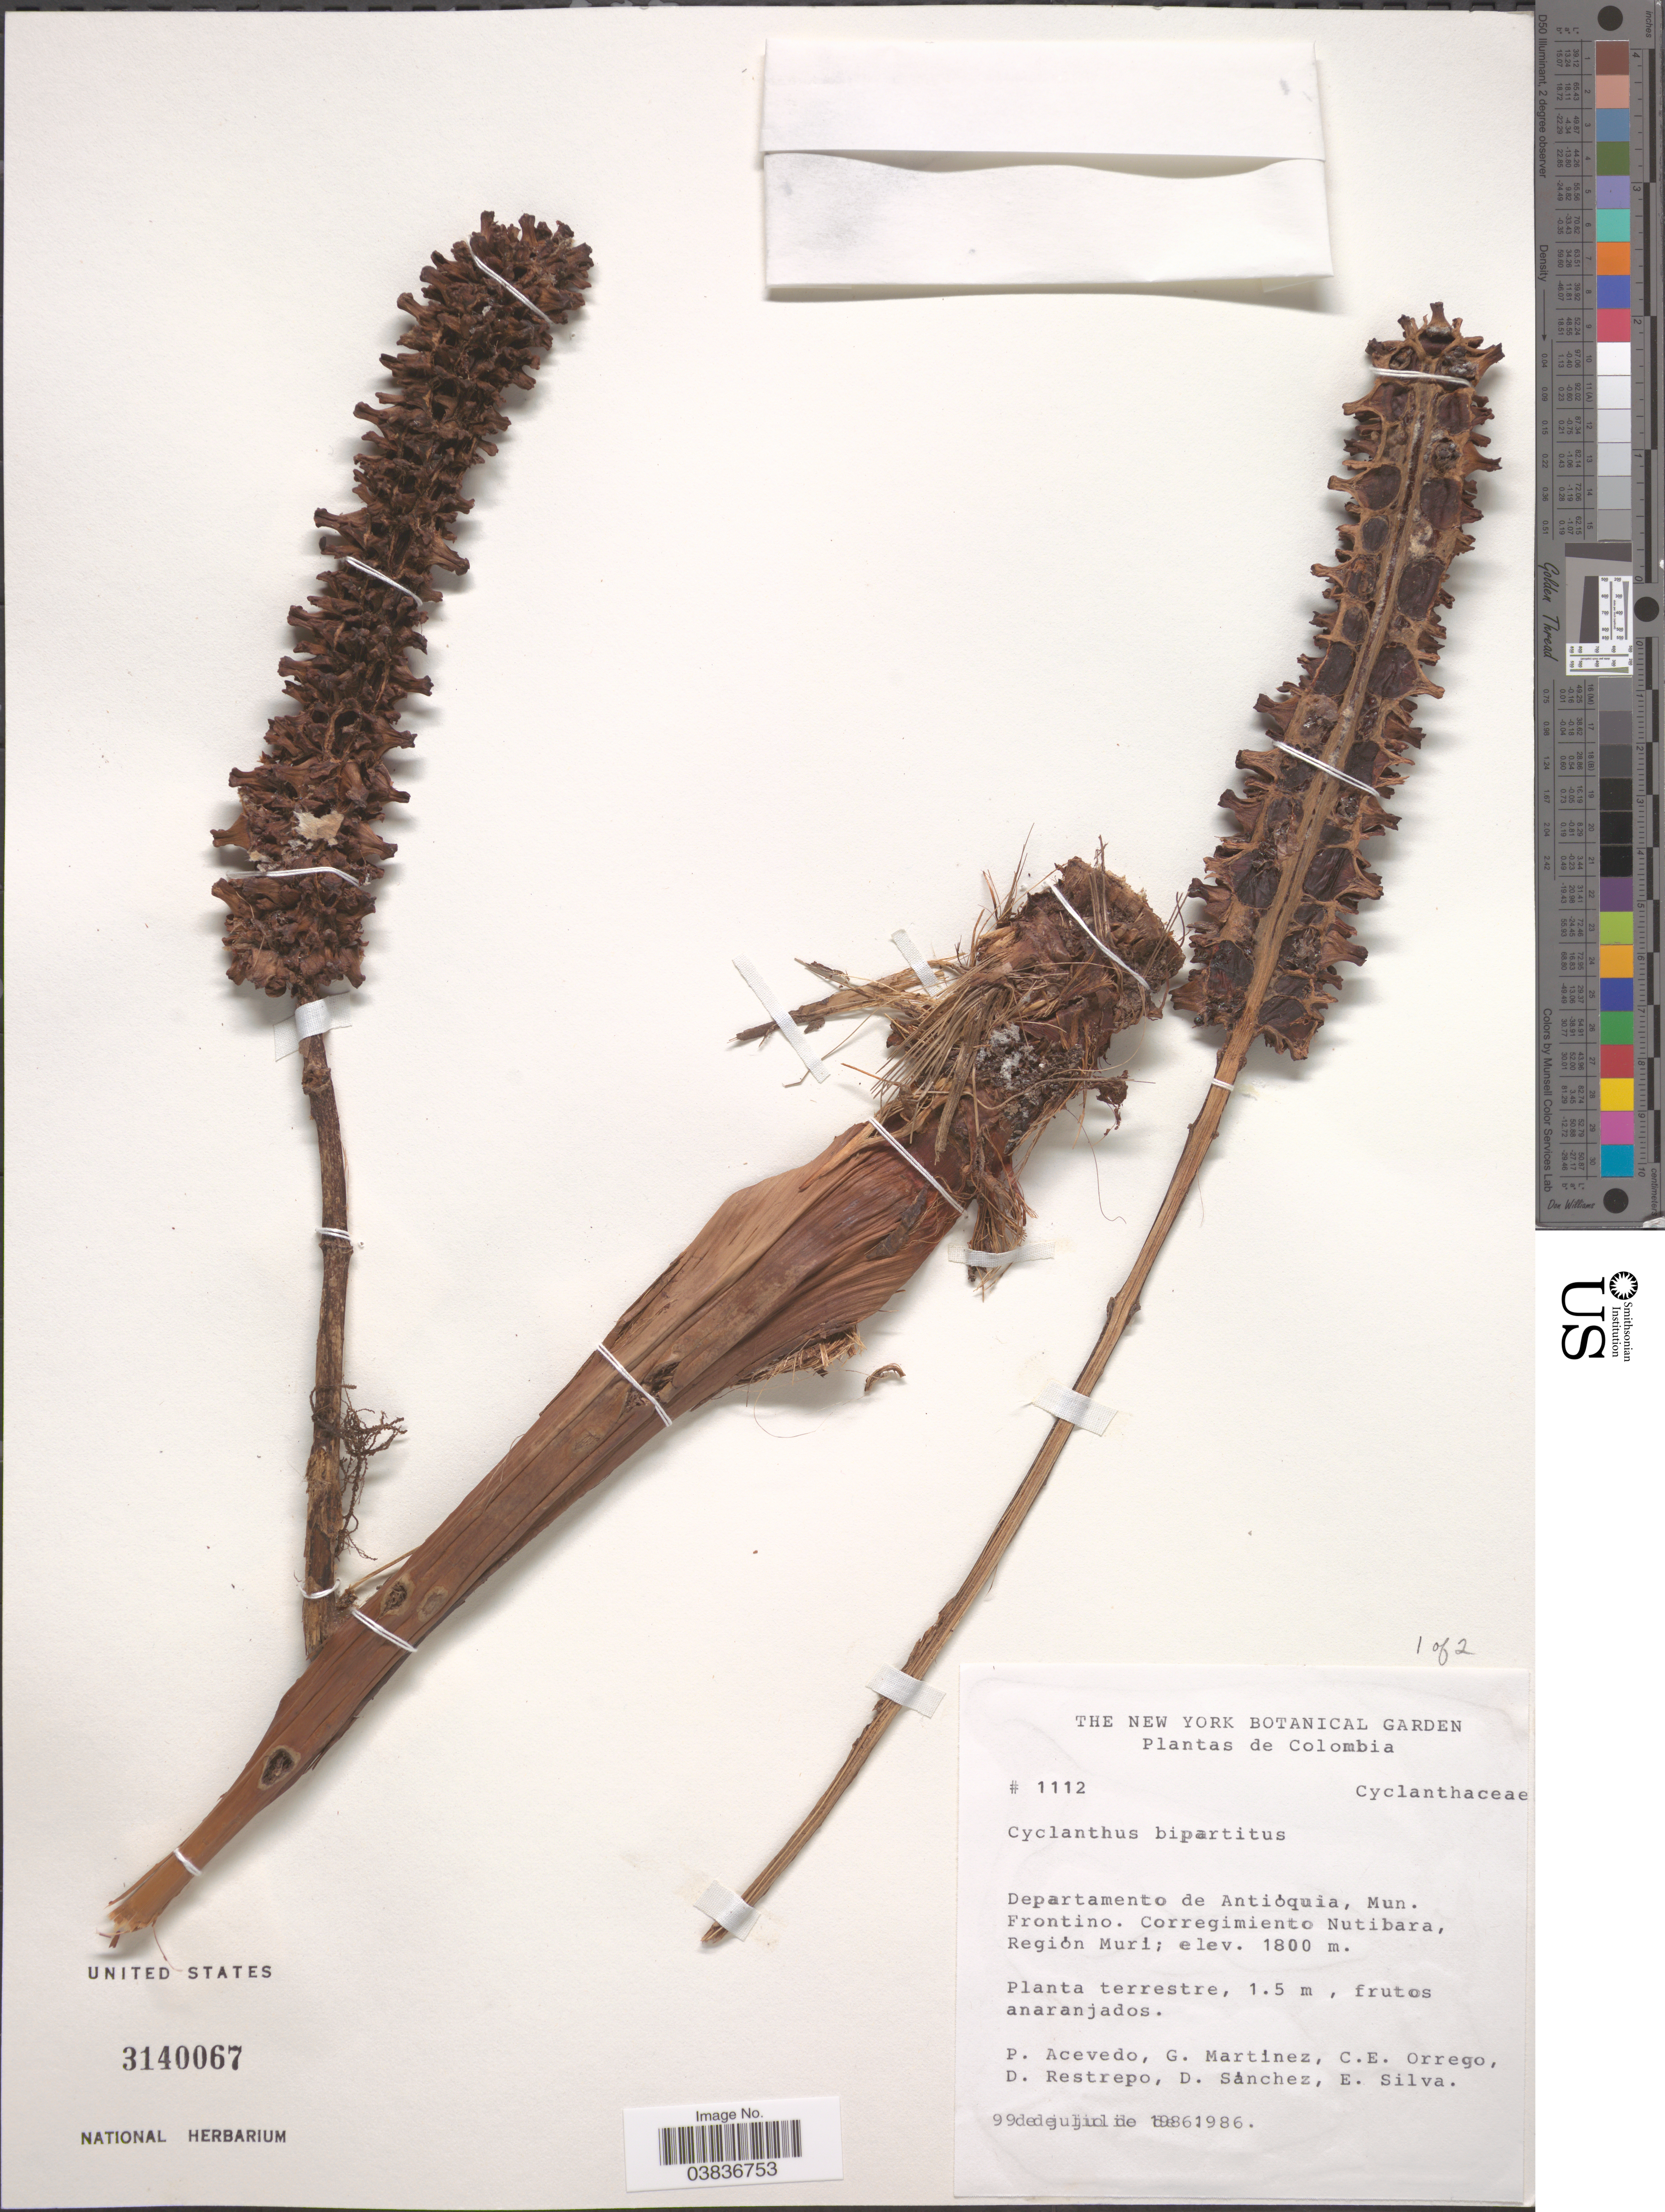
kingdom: Plantae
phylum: Tracheophyta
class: Liliopsida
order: Pandanales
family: Cyclanthaceae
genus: Cyclanthus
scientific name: Cyclanthus bipartitus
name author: Poit. ex A. Rich.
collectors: P. Acevedo-Rodr., G. Martinez, C. Orrego, D. Restrepo & et al.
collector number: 1112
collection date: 1986-07-09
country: Colombia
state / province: Antioquia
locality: Departamento de Antióquia, Mun. Frontino. Corregimiento Nutibara, Región Muri.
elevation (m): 1800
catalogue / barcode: US 3140067